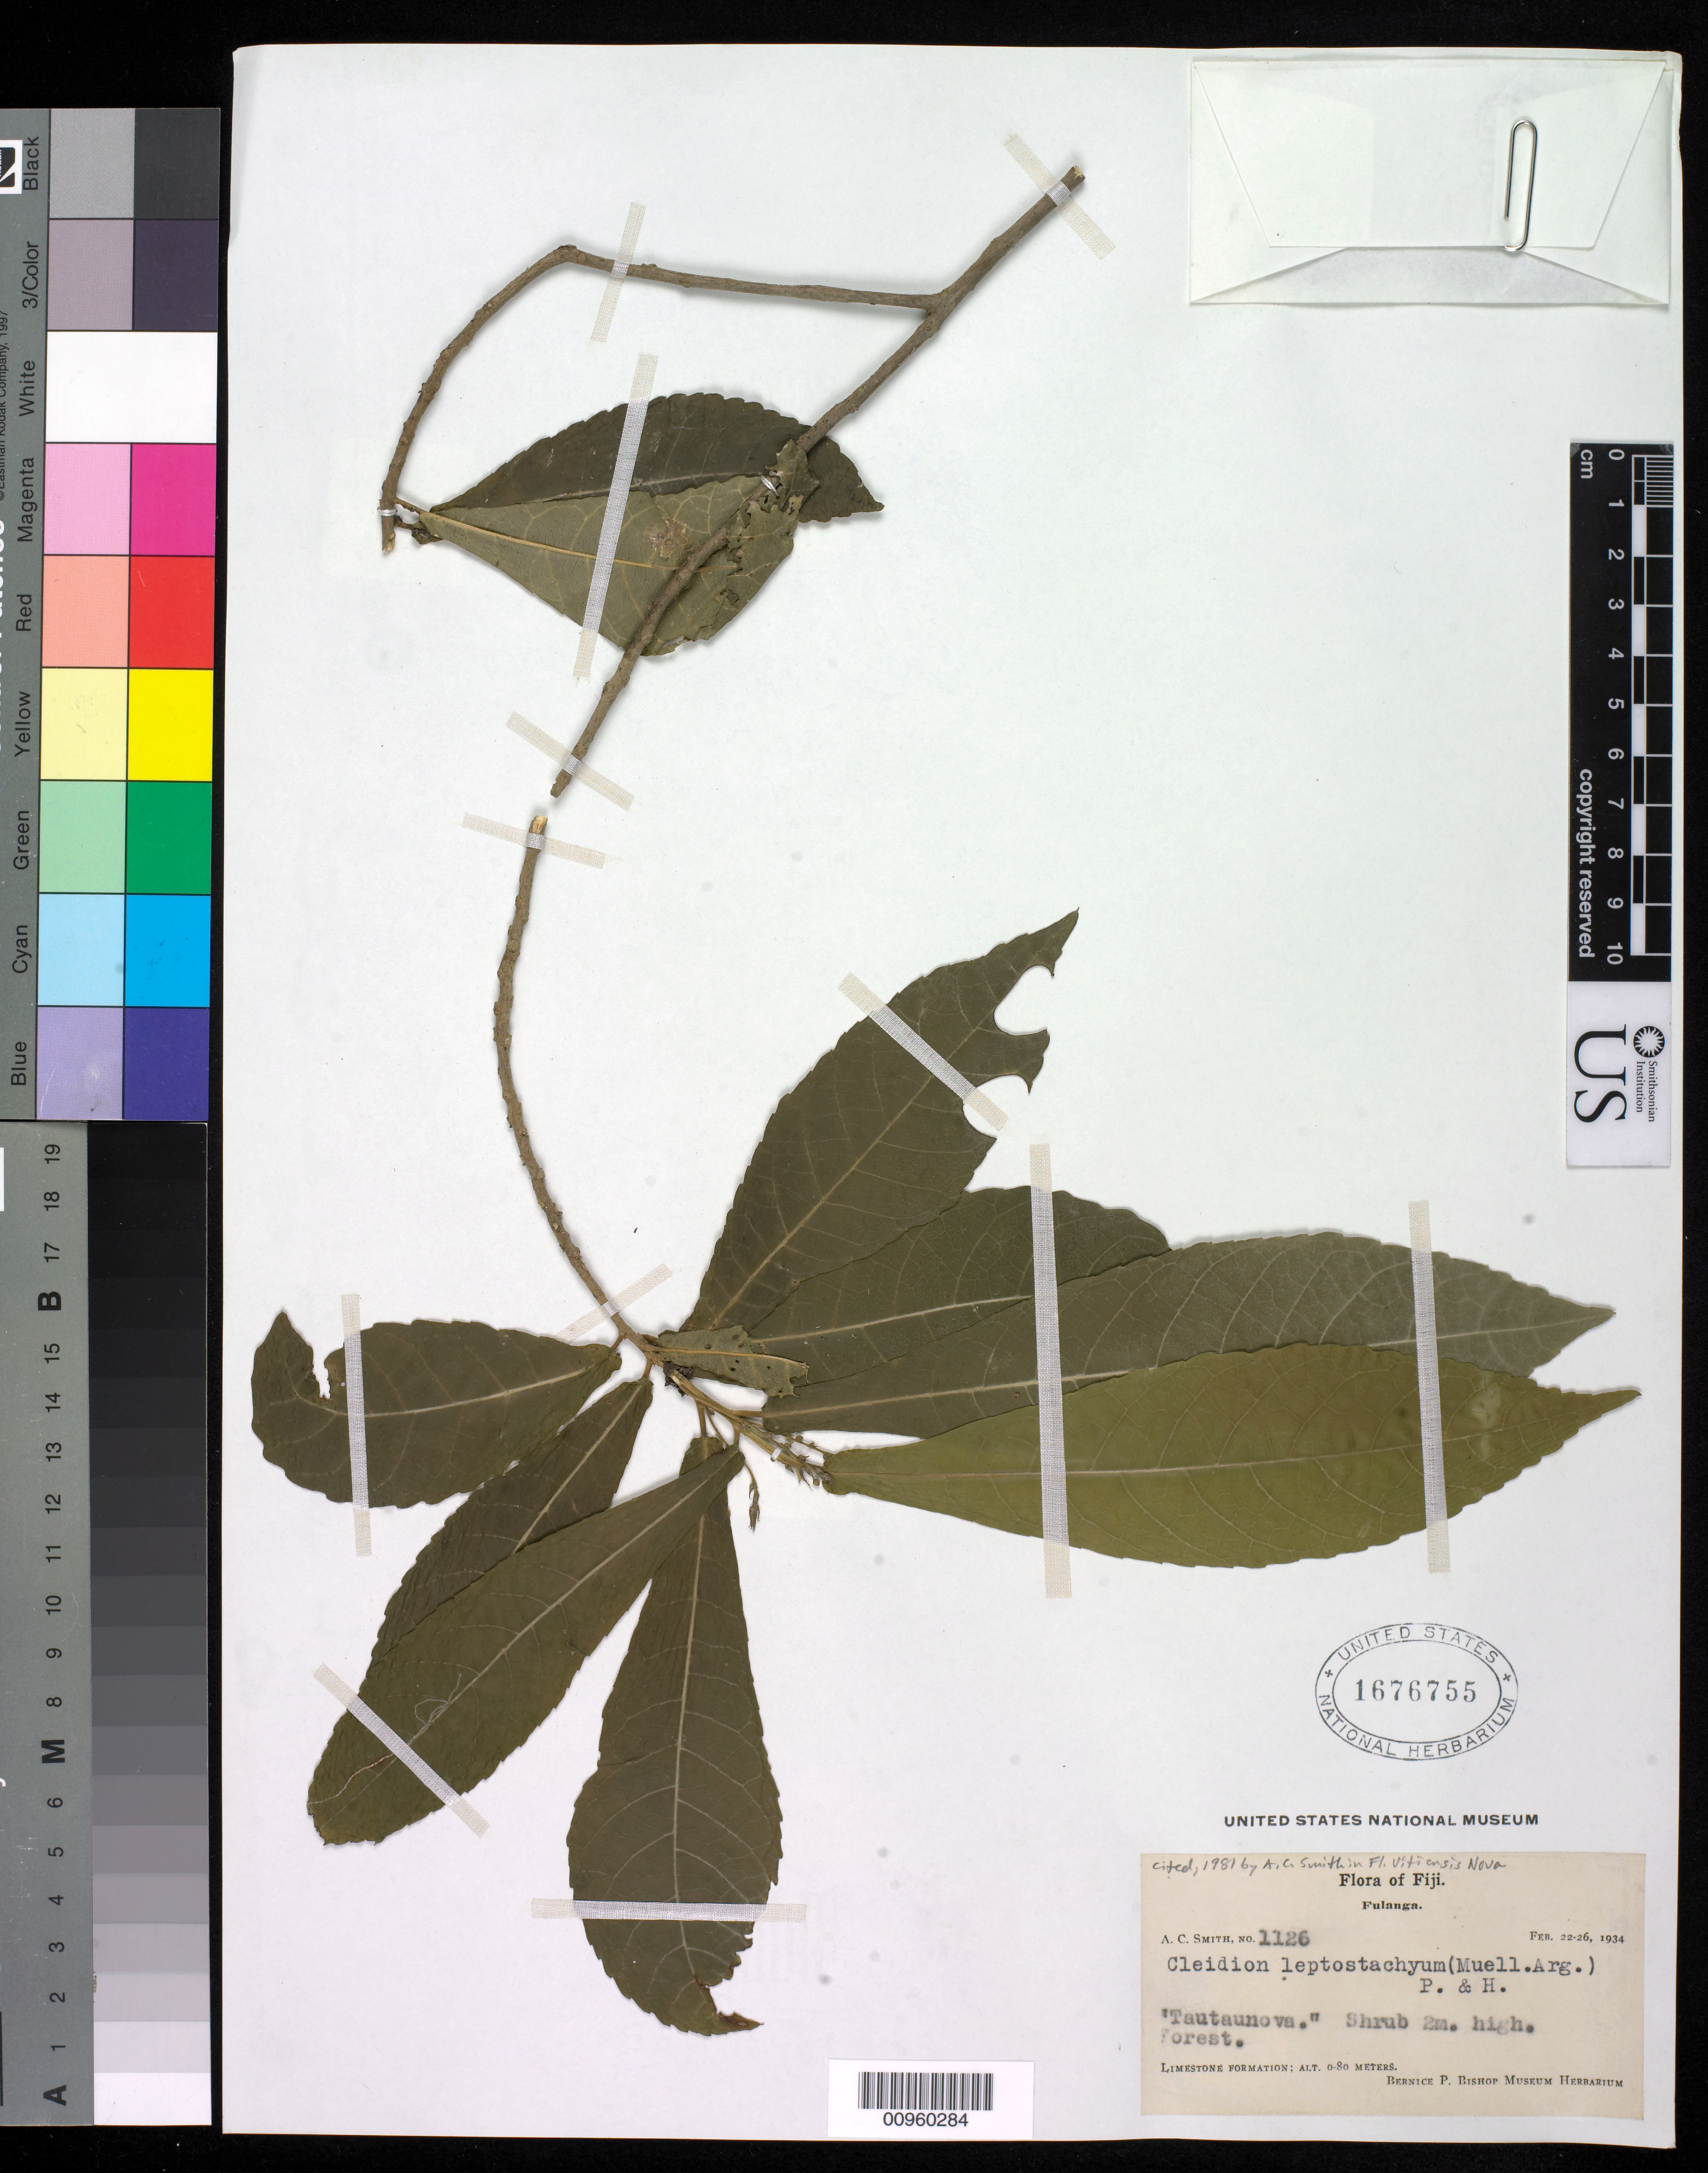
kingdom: Plantae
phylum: Tracheophyta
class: Magnoliopsida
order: Malpighiales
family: Euphorbiaceae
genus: Cleidion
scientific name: Cleidion leptostachyum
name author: (Müll. Arg.) Pax & K. Hoffm.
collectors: C. A. Smith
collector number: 1126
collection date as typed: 22 Feb 1934 to 26 Feb 1934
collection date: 1934-02-22/1934-02-26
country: Fiji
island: Fulaga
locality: Fiji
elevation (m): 0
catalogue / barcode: US 1676755